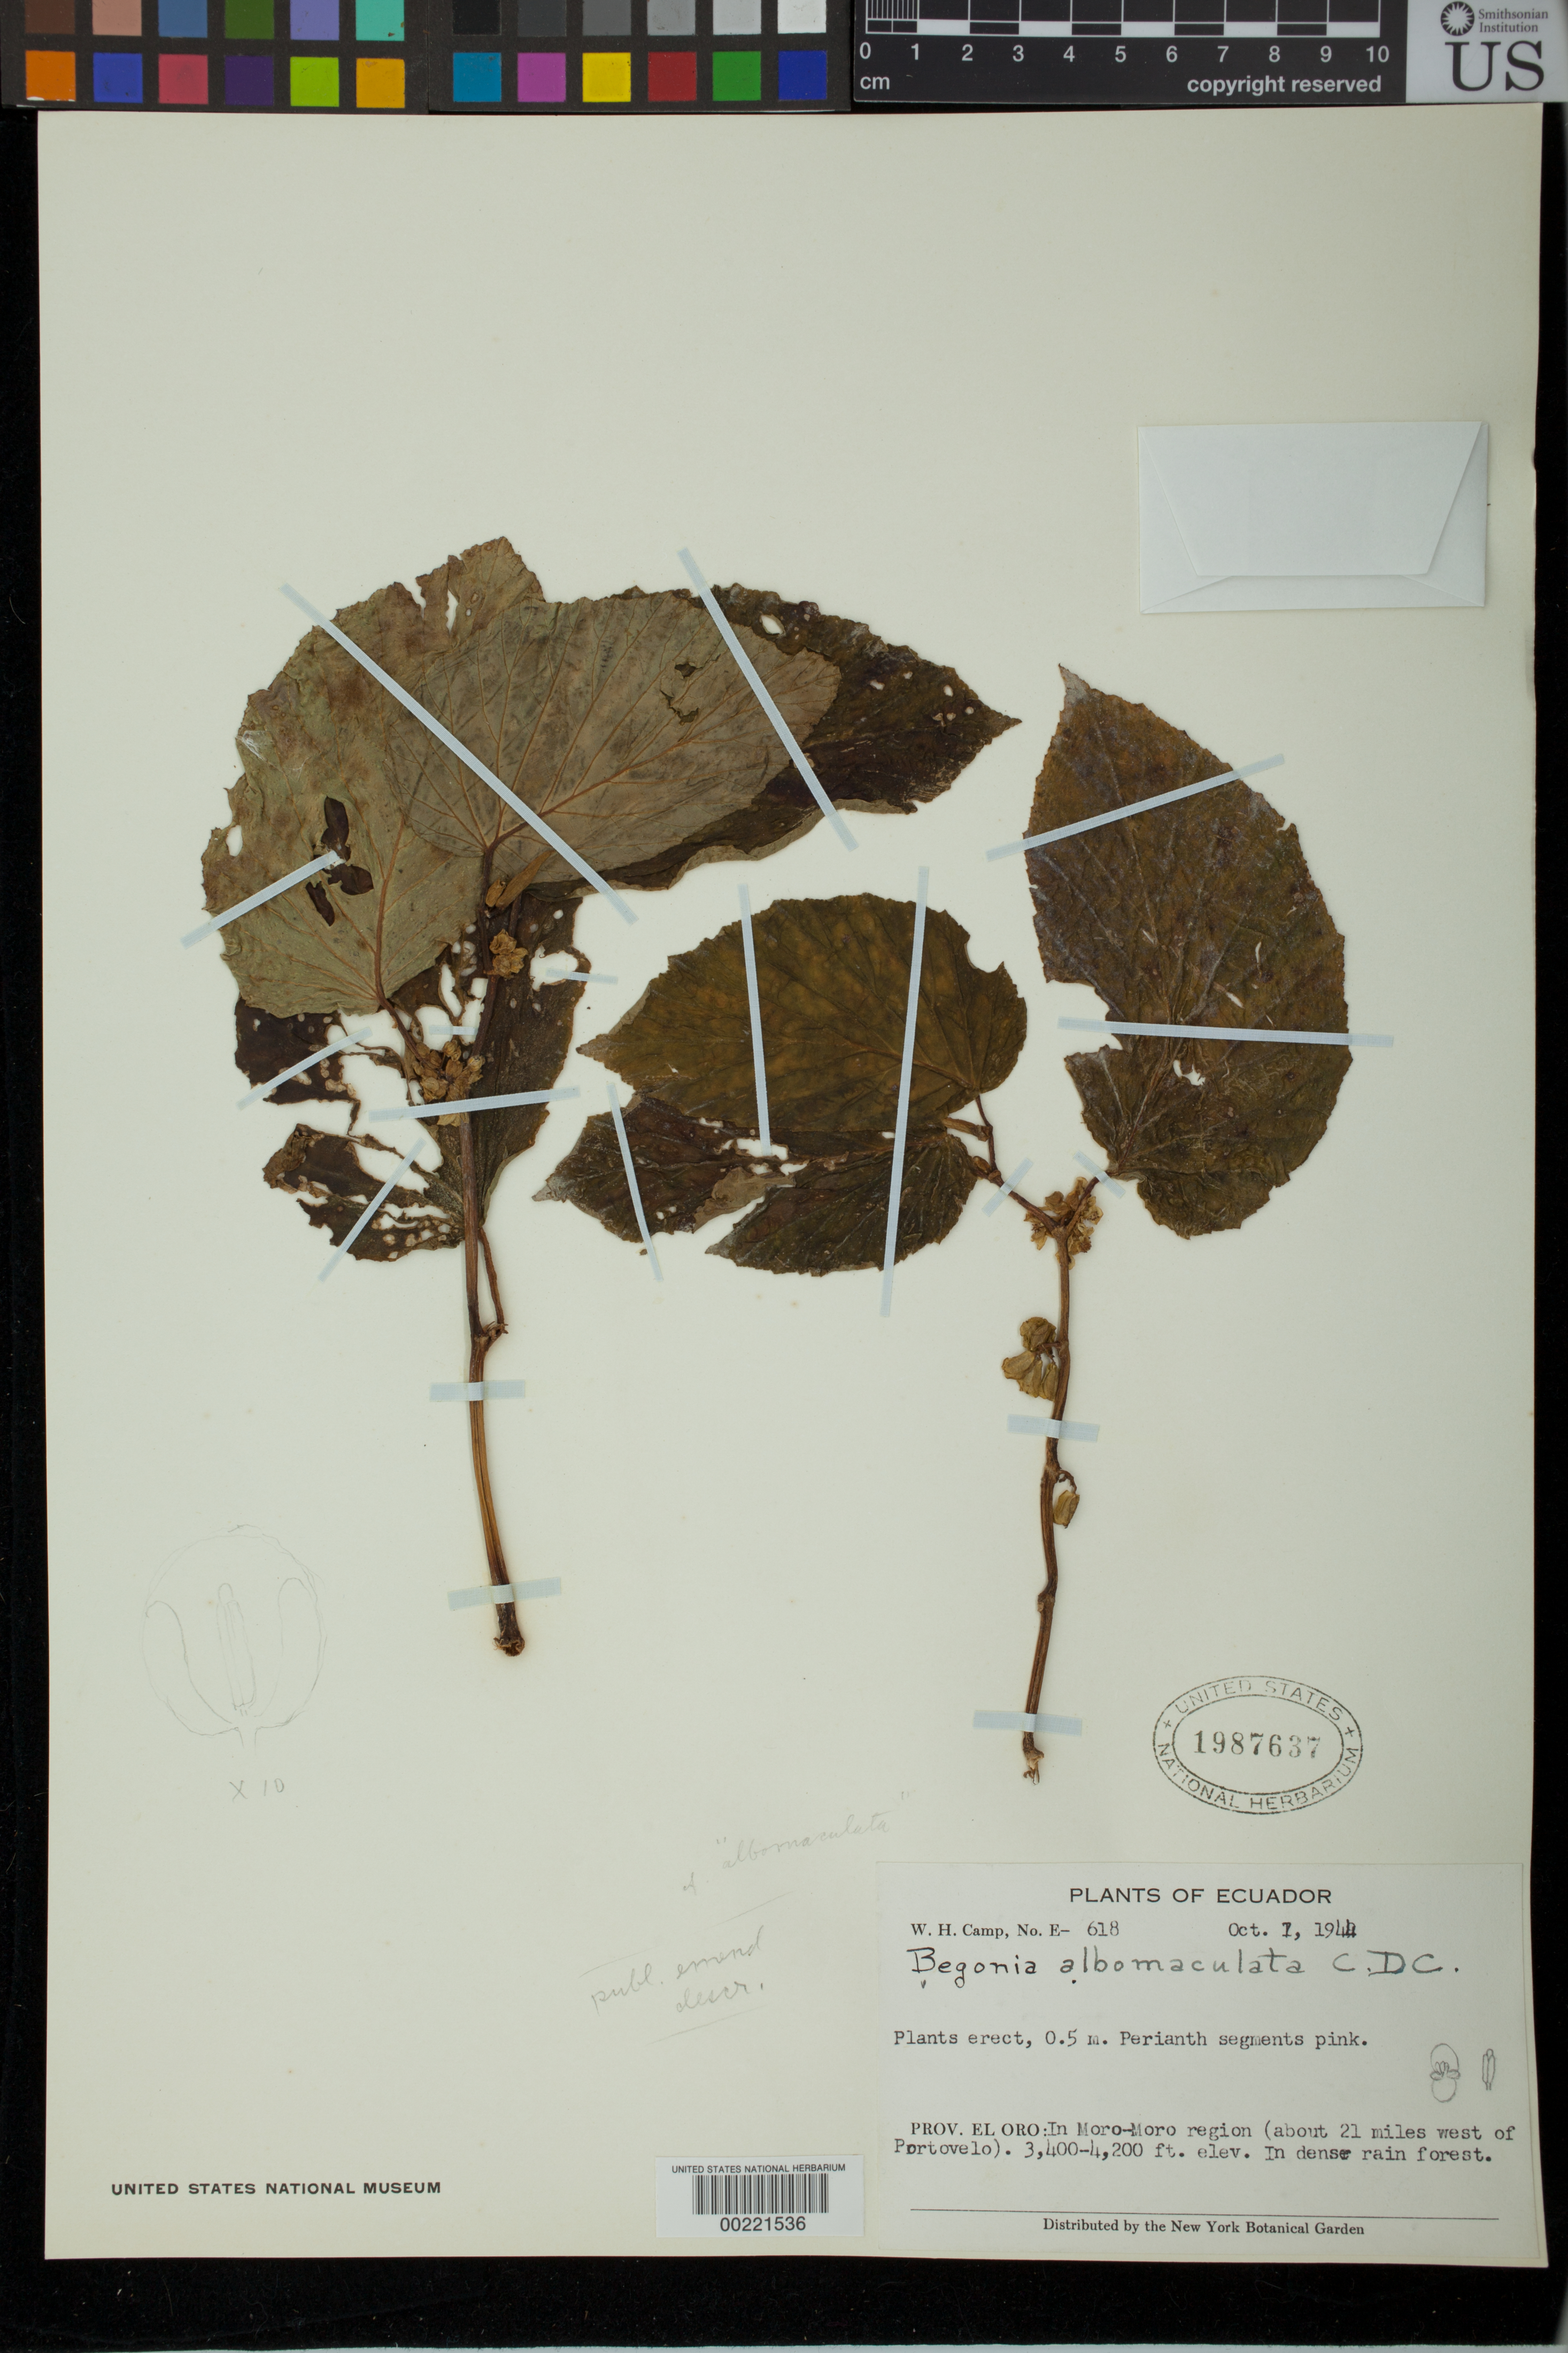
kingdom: Plantae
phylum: Tracheophyta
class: Magnoliopsida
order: Cucurbitales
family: Begoniaceae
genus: Begonia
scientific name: Begonia albomaculata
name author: C. DC.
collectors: W. Clamp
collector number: E-618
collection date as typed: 01 Oct 1944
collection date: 1944-10-01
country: Ecuador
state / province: El Oro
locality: Moro-moro region, ca. 21 mi W of Portovelo, dense rain forest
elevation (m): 1036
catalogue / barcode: US 1987637